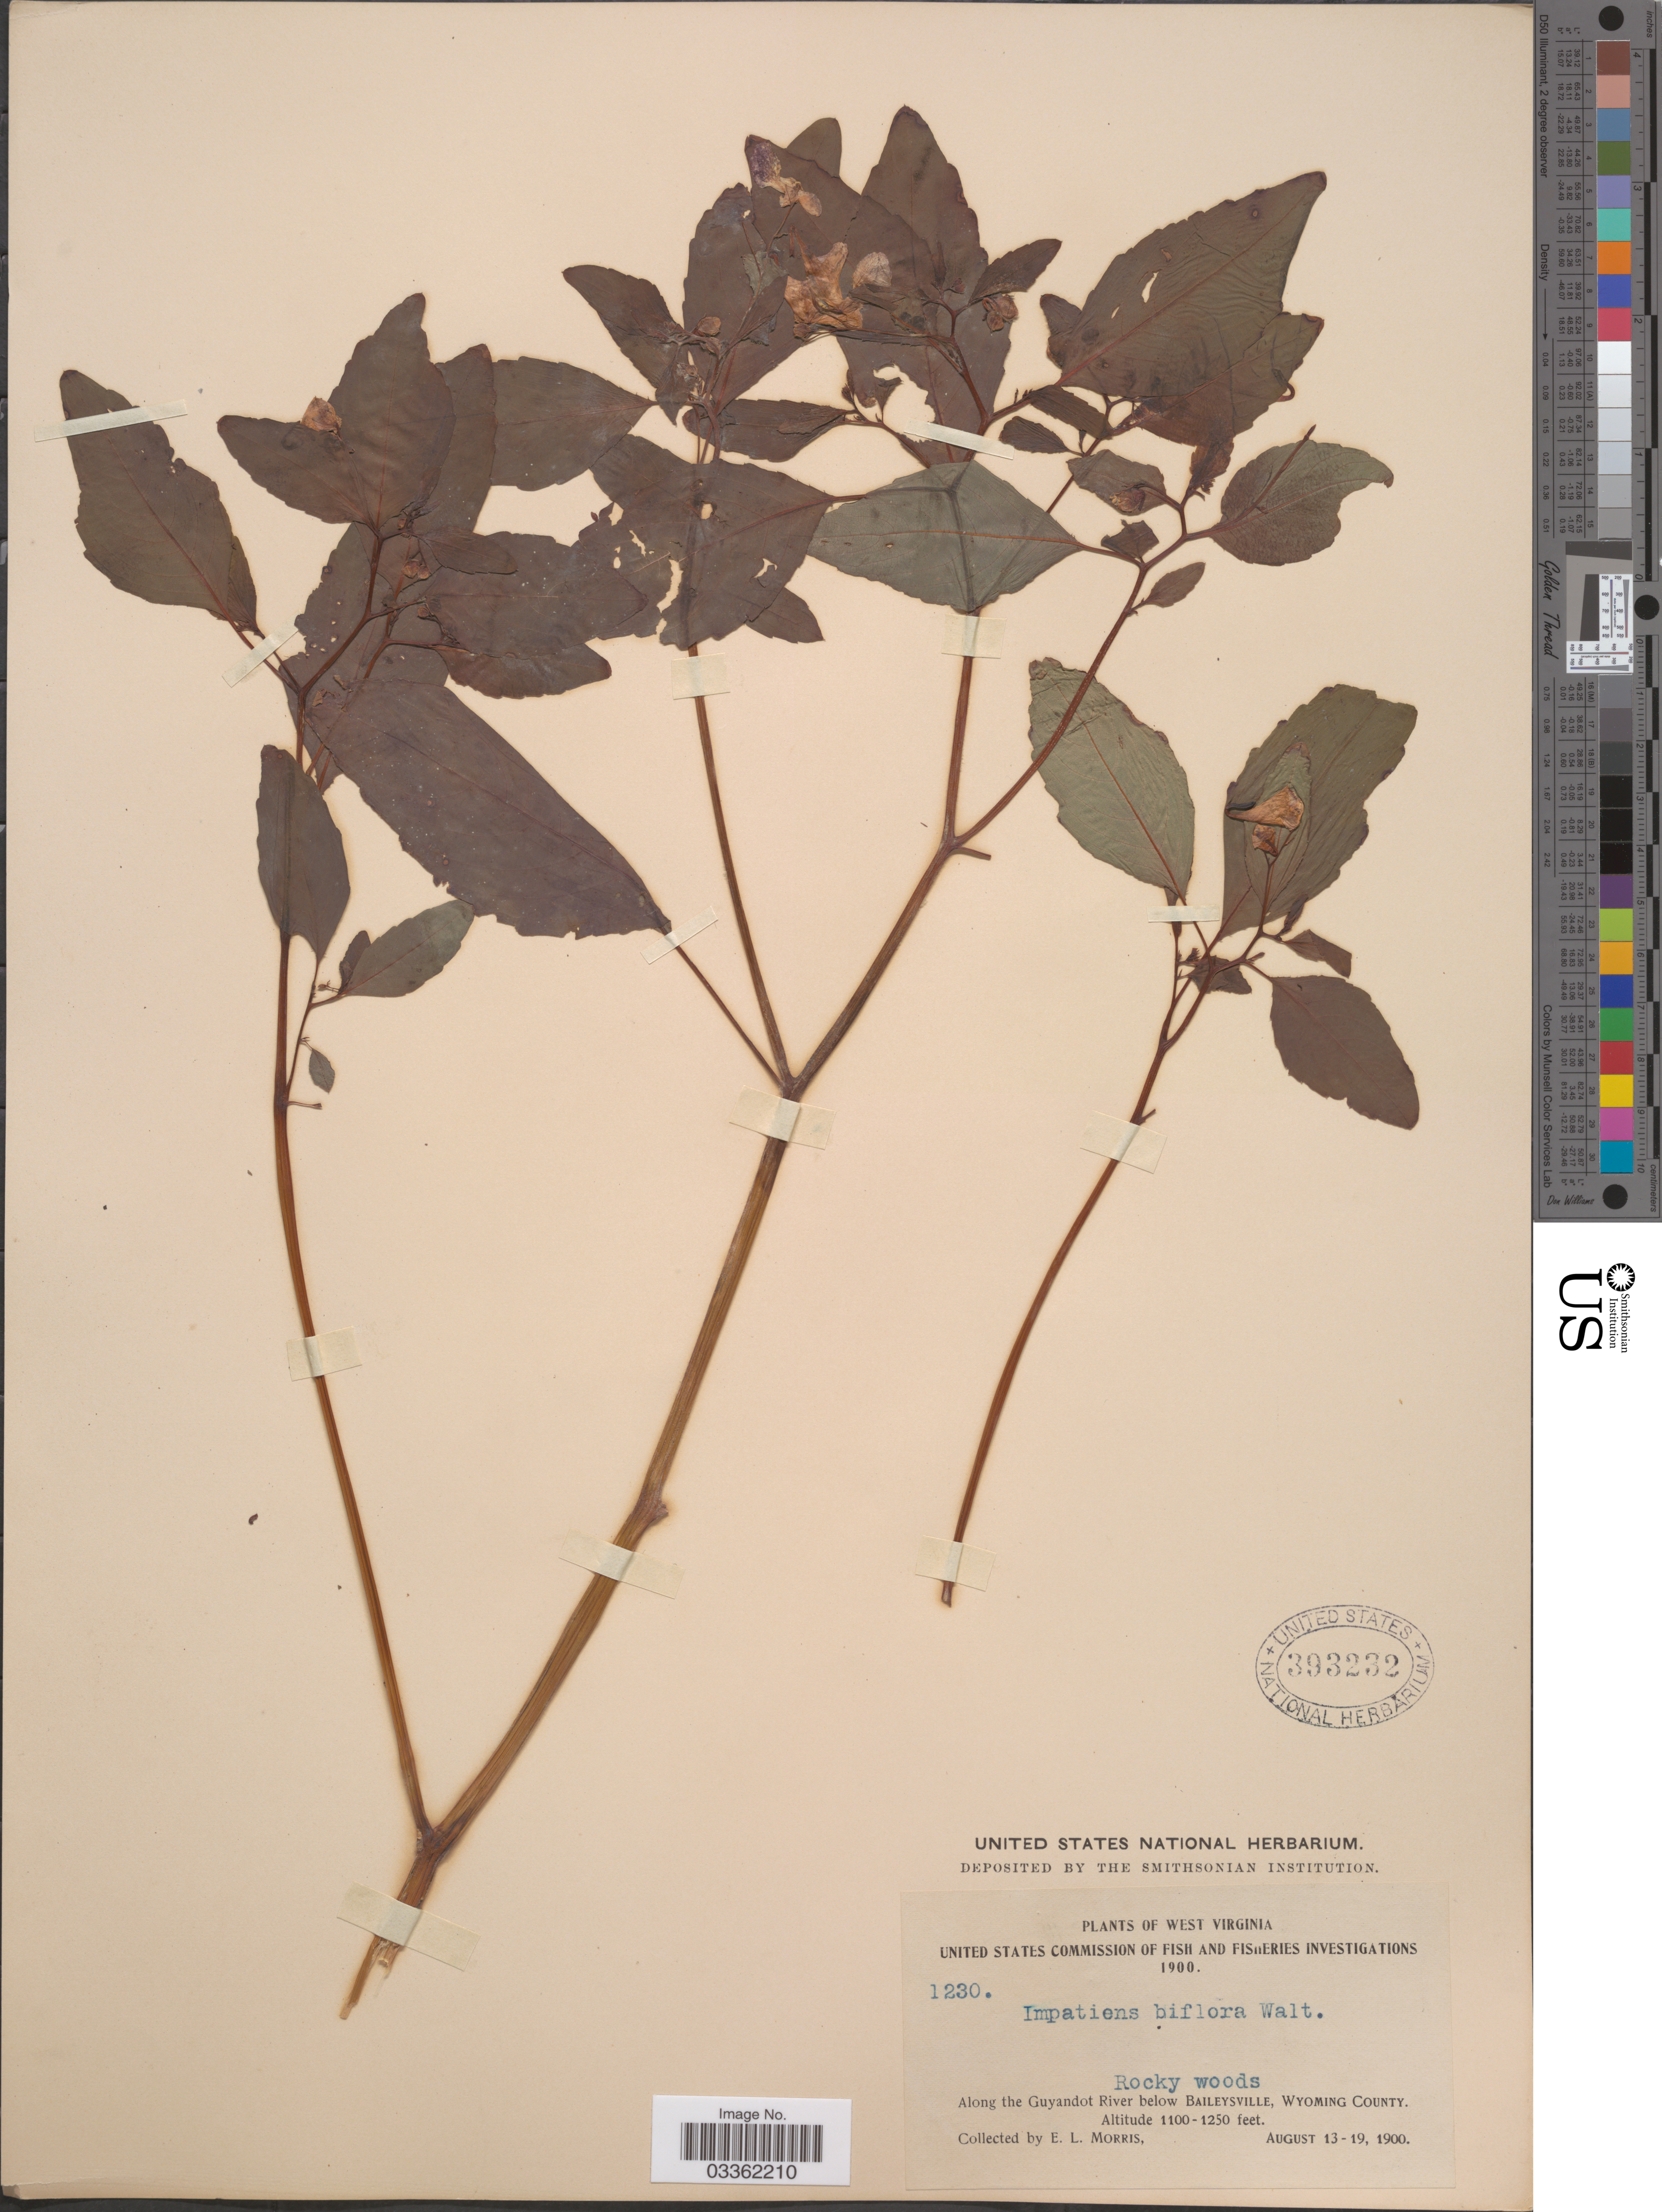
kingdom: Plantae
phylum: Tracheophyta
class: Magnoliopsida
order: Ericales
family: Balsaminaceae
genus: Impatiens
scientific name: Impatiens capensis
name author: Meerb.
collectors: E. Morris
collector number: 1230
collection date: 1900-08-13/1900-08-19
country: United States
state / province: West Virginia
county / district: Wyoming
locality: Along the Guyandot River below Baileysville, Wyoming County.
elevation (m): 335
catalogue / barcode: US 393232